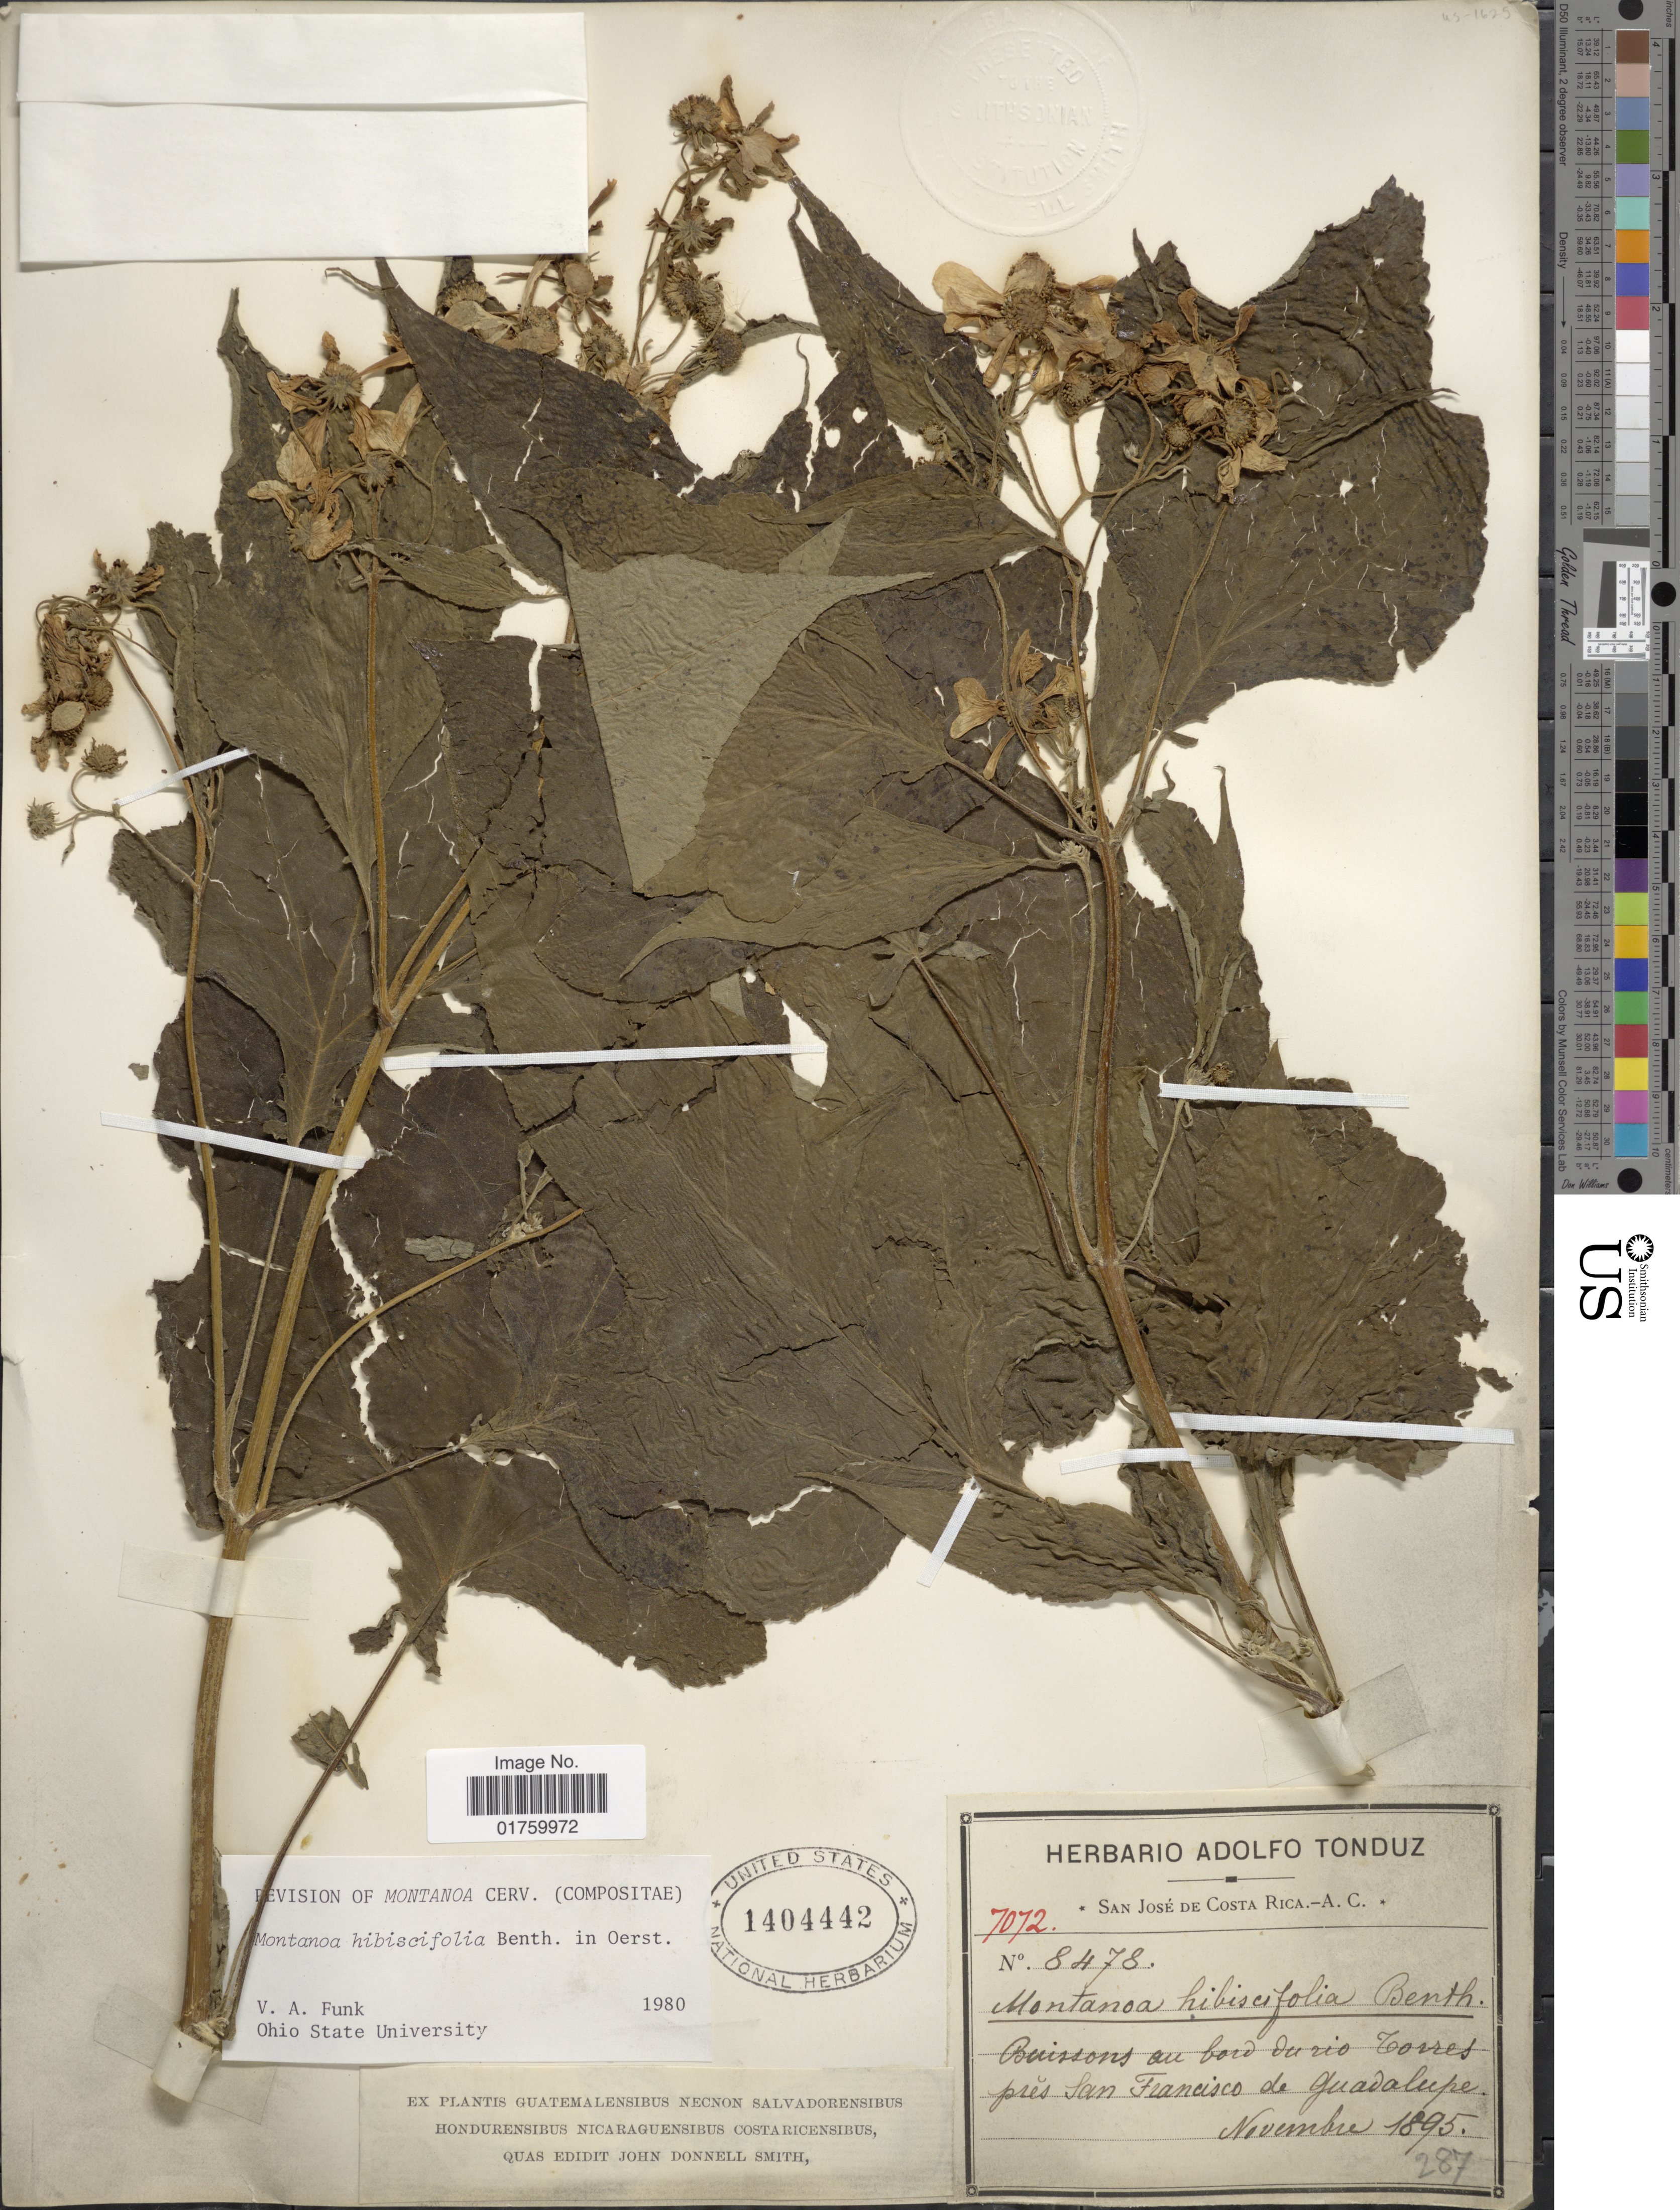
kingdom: Plantae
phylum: Tracheophyta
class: Magnoliopsida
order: Asterales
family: Asteraceae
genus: Montanoa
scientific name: Montanoa hibiscifolia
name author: Benth.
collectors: ex Herb. Adolfo Tonduz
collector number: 8478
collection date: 1895-11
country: Guadeloupe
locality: Buissons au bord du rio Torres pres San Francisco de Guadalupe.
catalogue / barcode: US 1404442